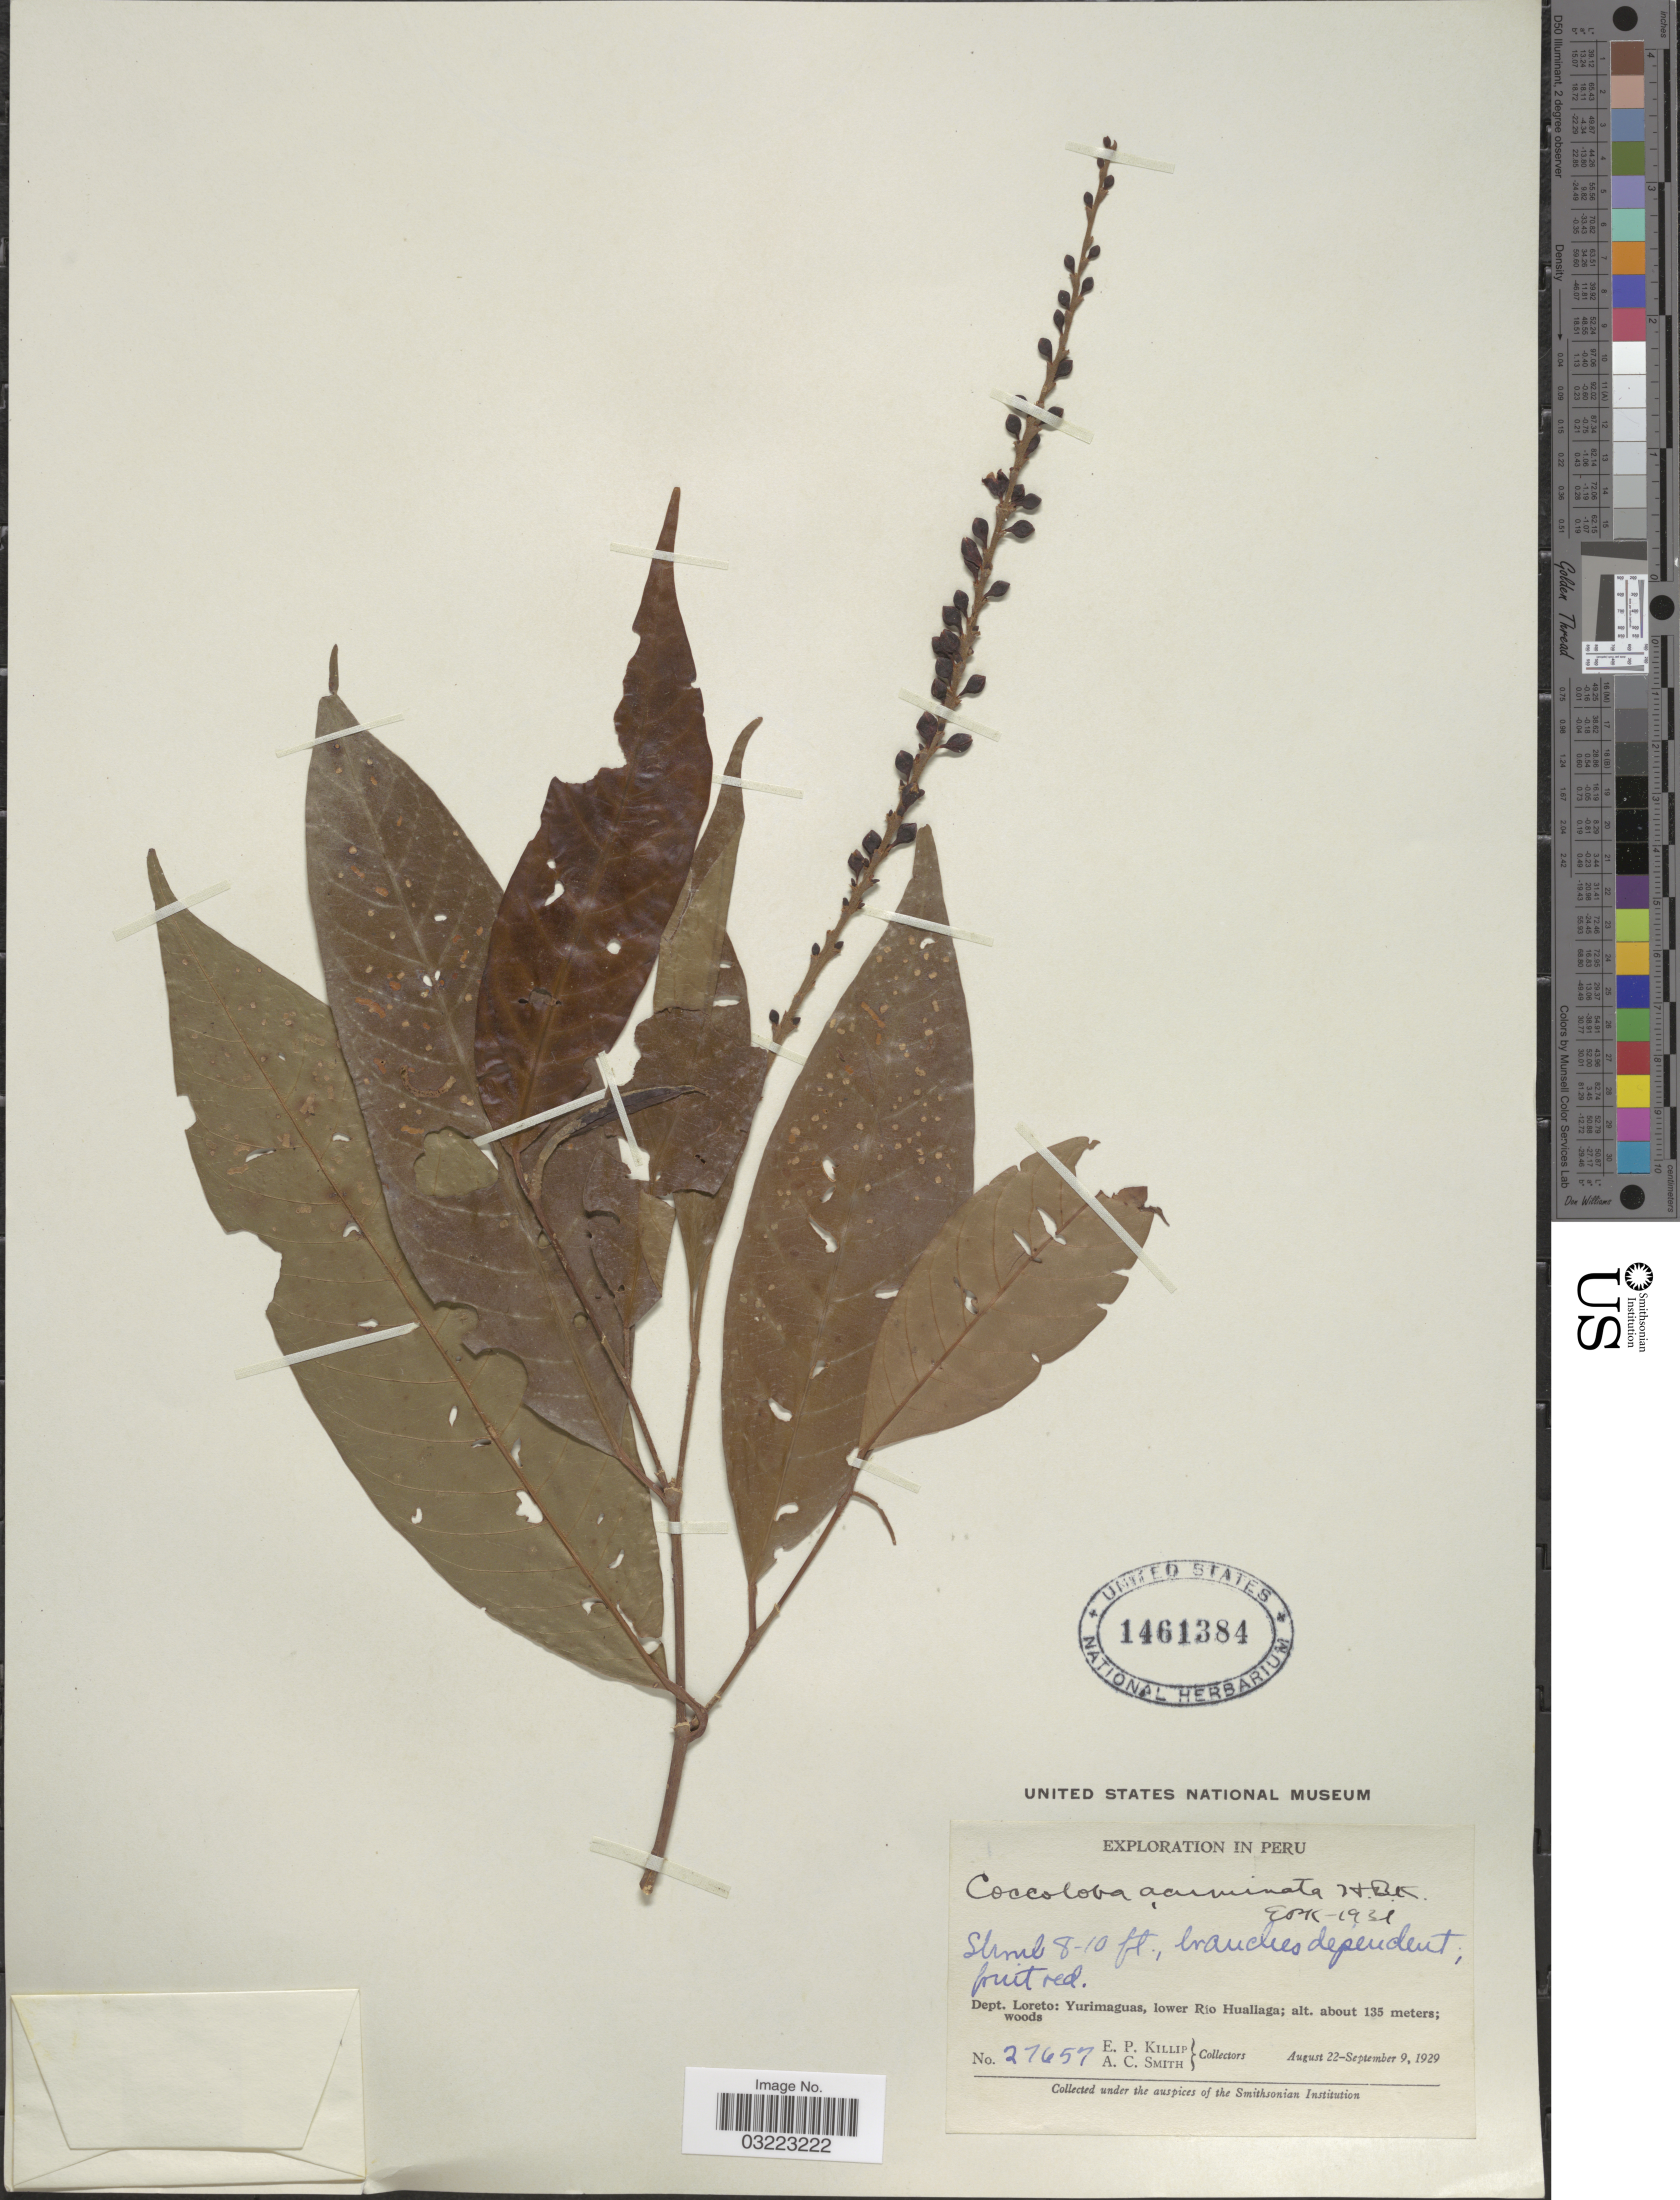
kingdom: Plantae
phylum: Tracheophyta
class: Magnoliopsida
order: Caryophyllales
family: Polygonaceae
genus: Coccoloba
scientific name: Coccoloba acuminata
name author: Kunth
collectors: E. P. Killip & A. C. Smith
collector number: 27657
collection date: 1929-08-22/1929-09-09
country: Peru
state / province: Loreto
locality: Dept. Loreto: Yurimaguas, lower Rio Huallaga.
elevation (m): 135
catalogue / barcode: US 1461384